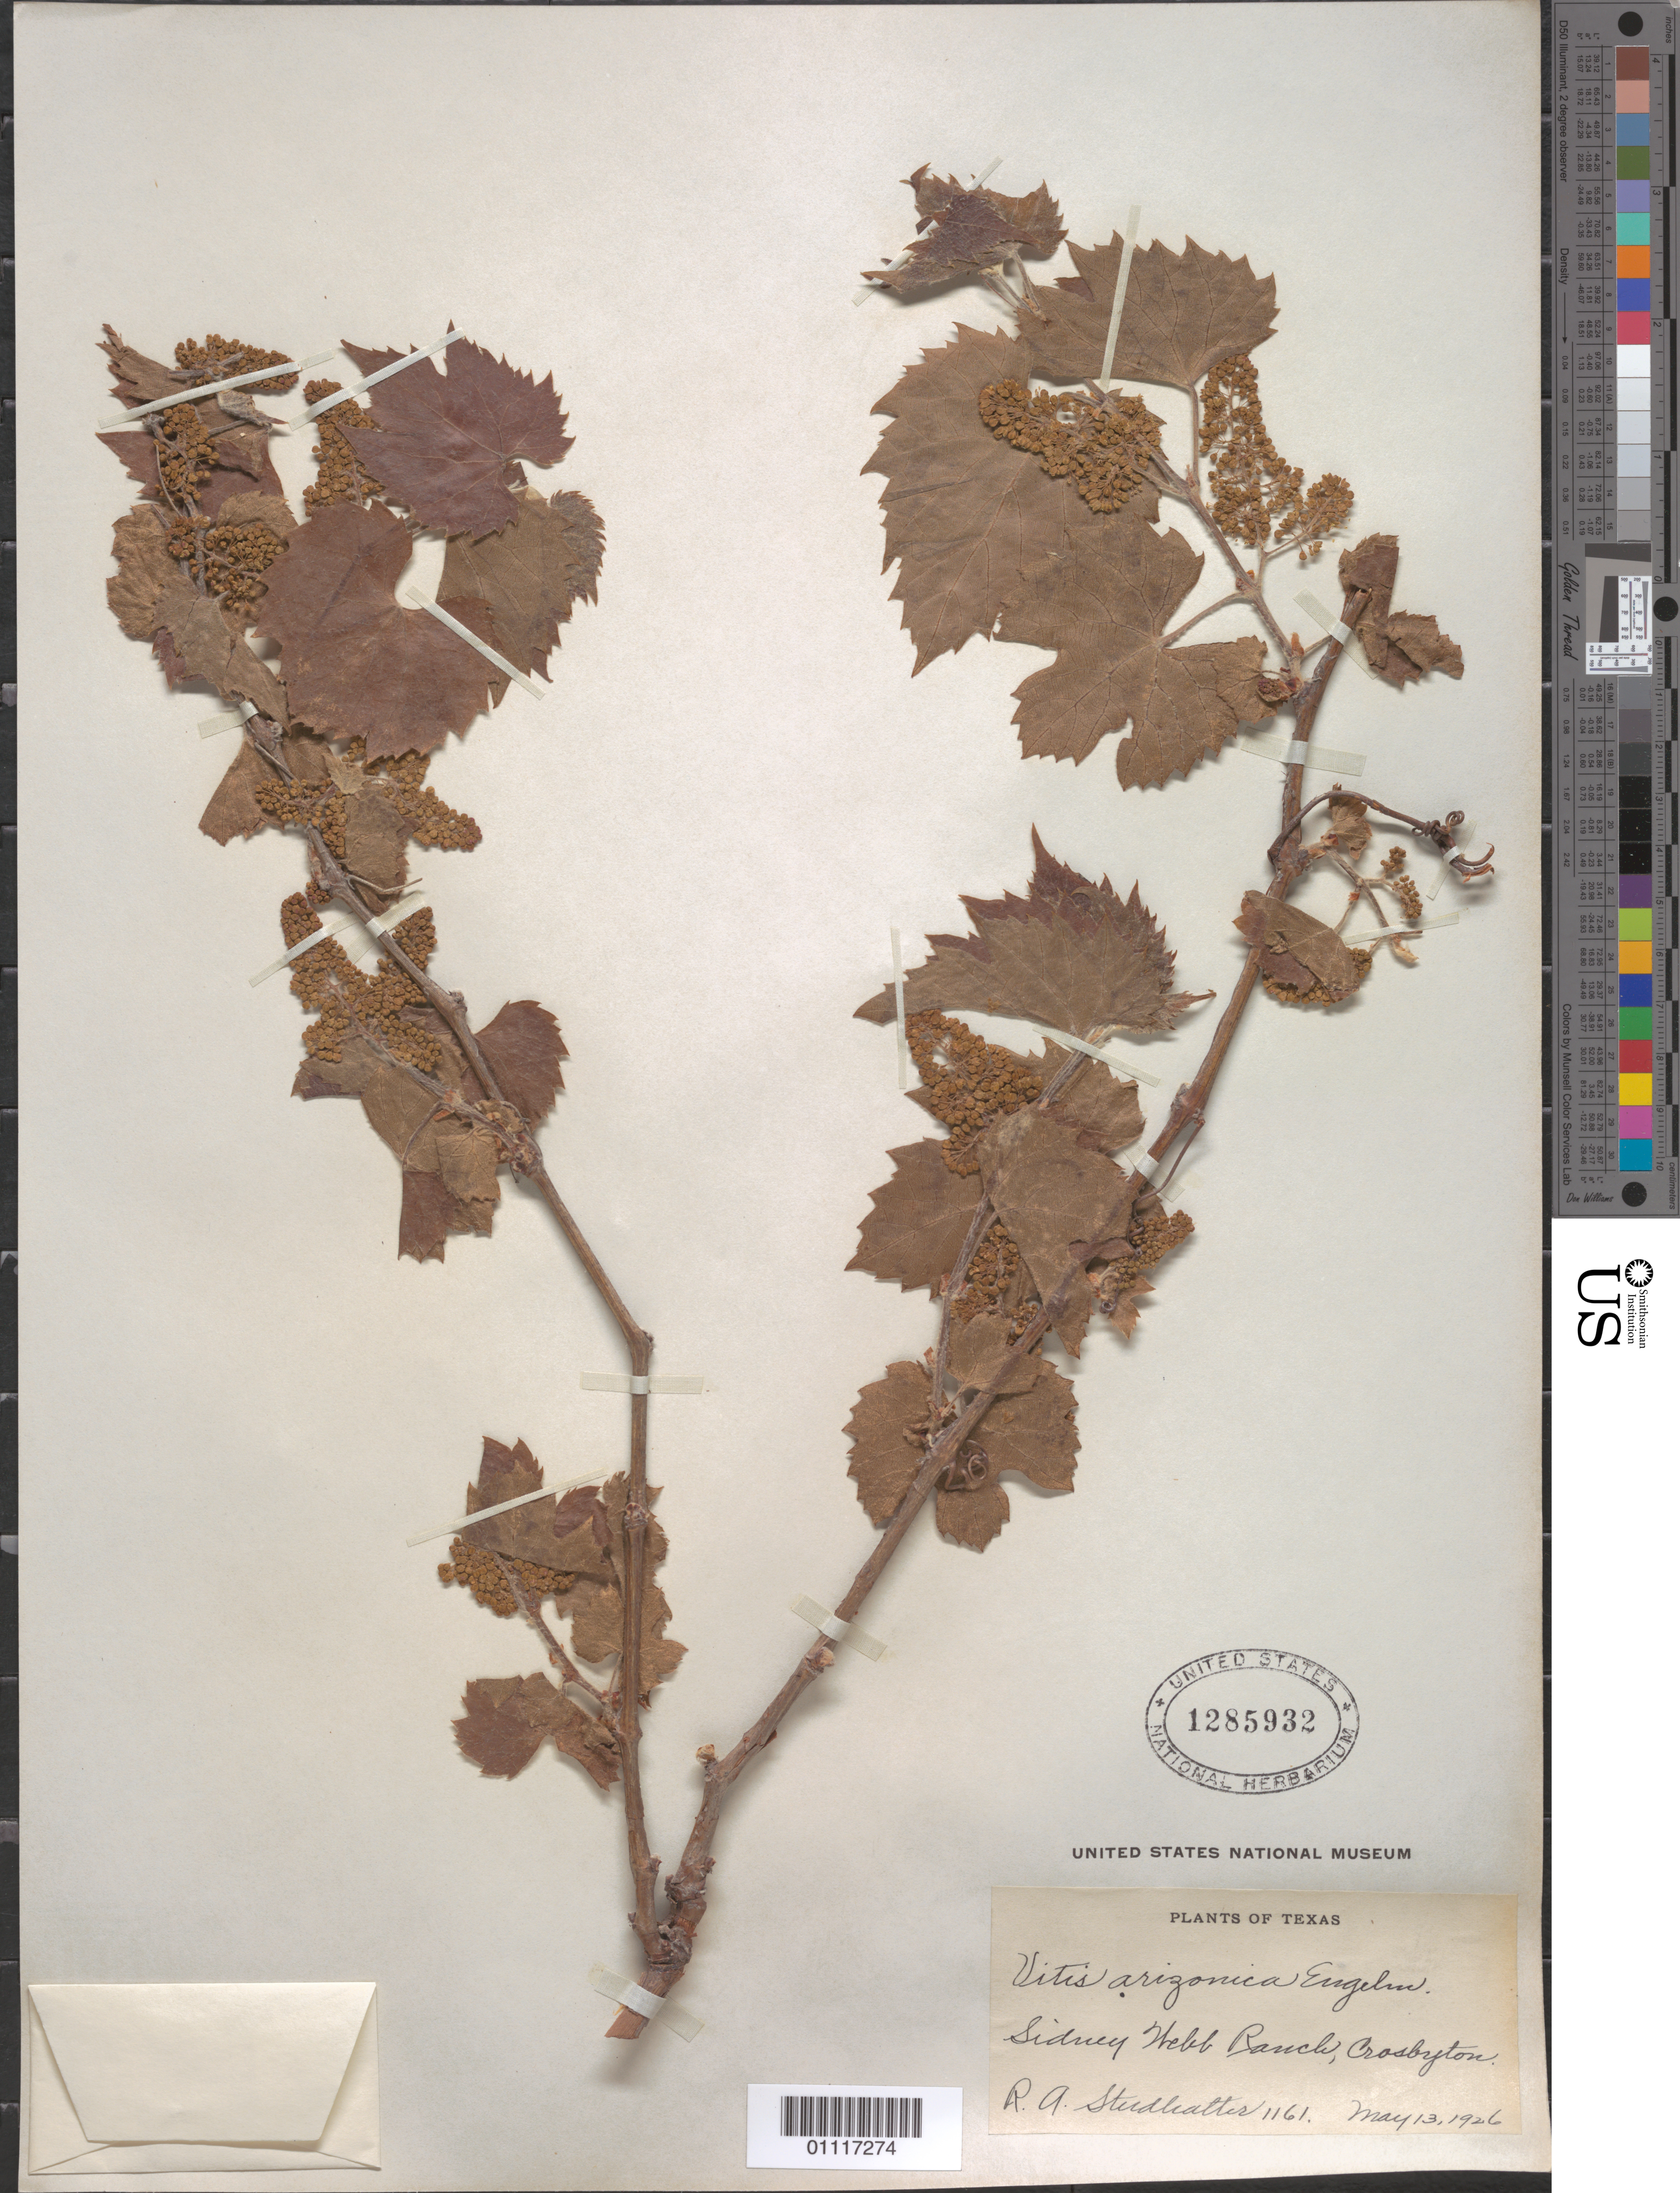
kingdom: Plantae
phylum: Tracheophyta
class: Magnoliopsida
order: Vitales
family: Vitaceae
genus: Vitis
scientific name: Vitis longii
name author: W.R. Prince & Prince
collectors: R. Studhalter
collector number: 1161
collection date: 1926-05-13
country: United States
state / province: Texas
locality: Signey Hebb Ranch, Crasbyton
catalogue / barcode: US 1285932